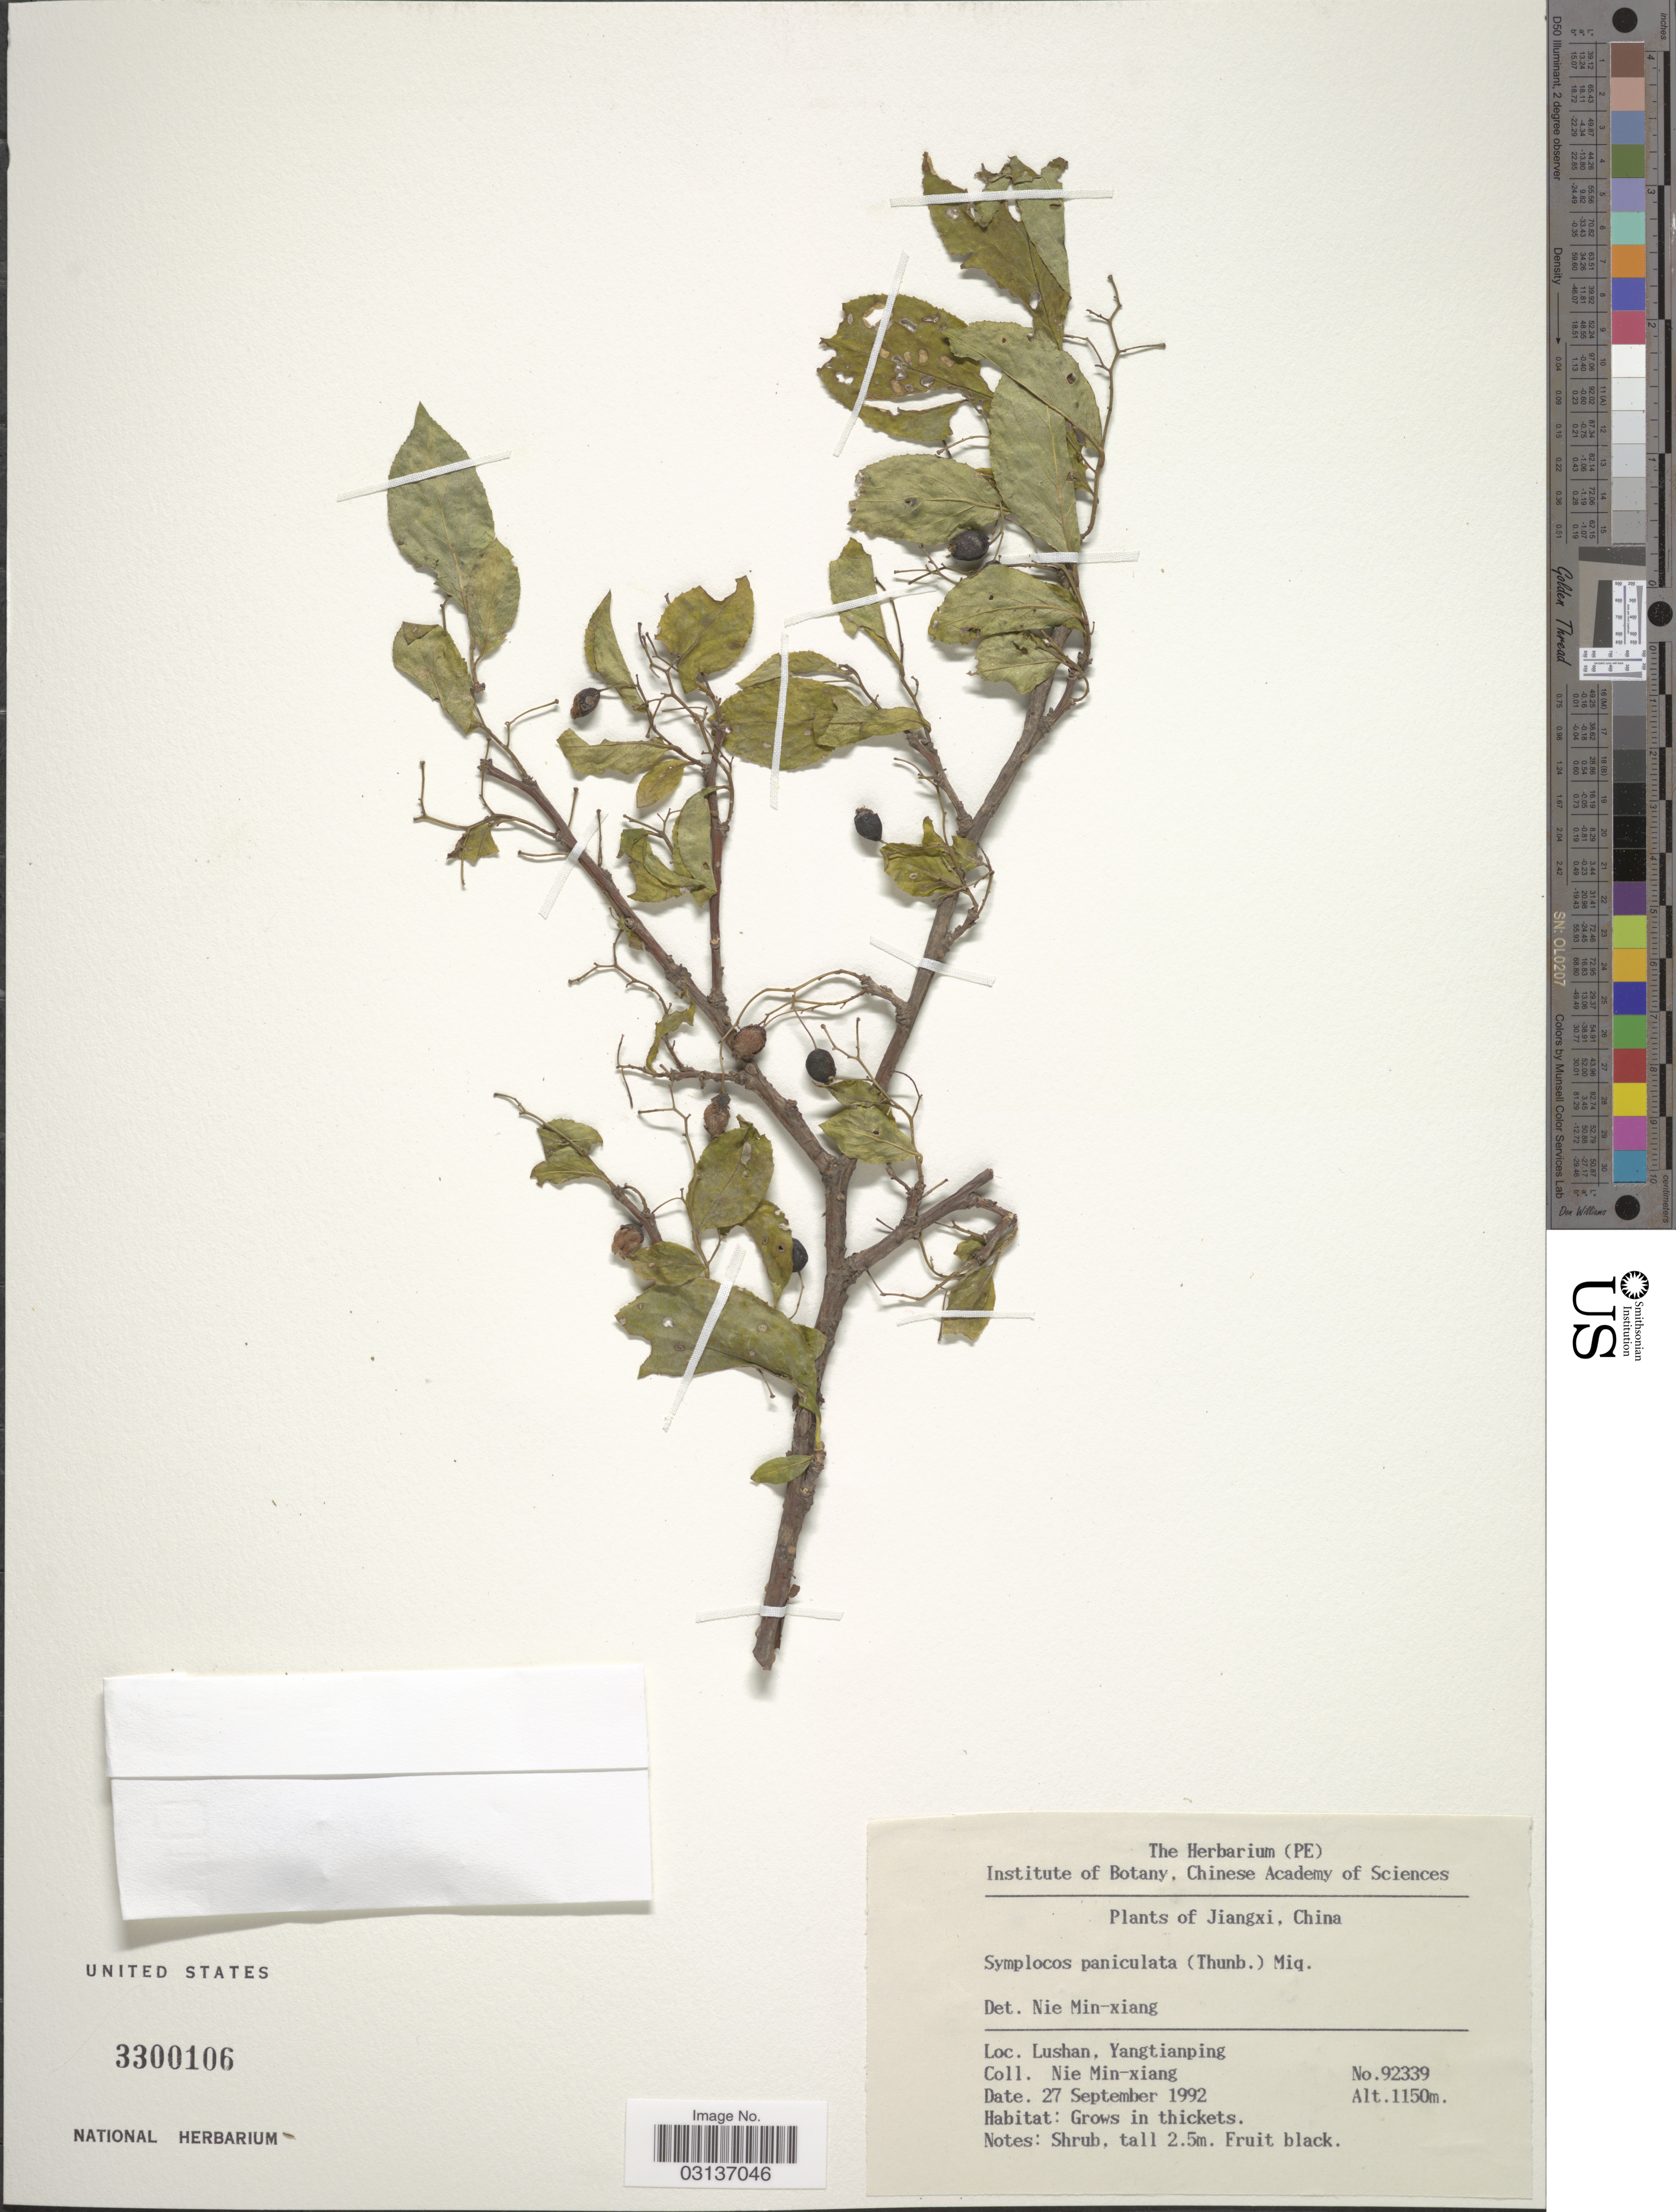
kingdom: Plantae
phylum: Tracheophyta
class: Magnoliopsida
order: Ericales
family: Symplocaceae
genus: Symplocos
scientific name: Symplocos paniculata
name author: Miq.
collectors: M. Nie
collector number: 92339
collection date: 1992-09-27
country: China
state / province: Jiangxi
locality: Lushan, Yangtianping.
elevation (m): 1150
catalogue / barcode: US 3300106